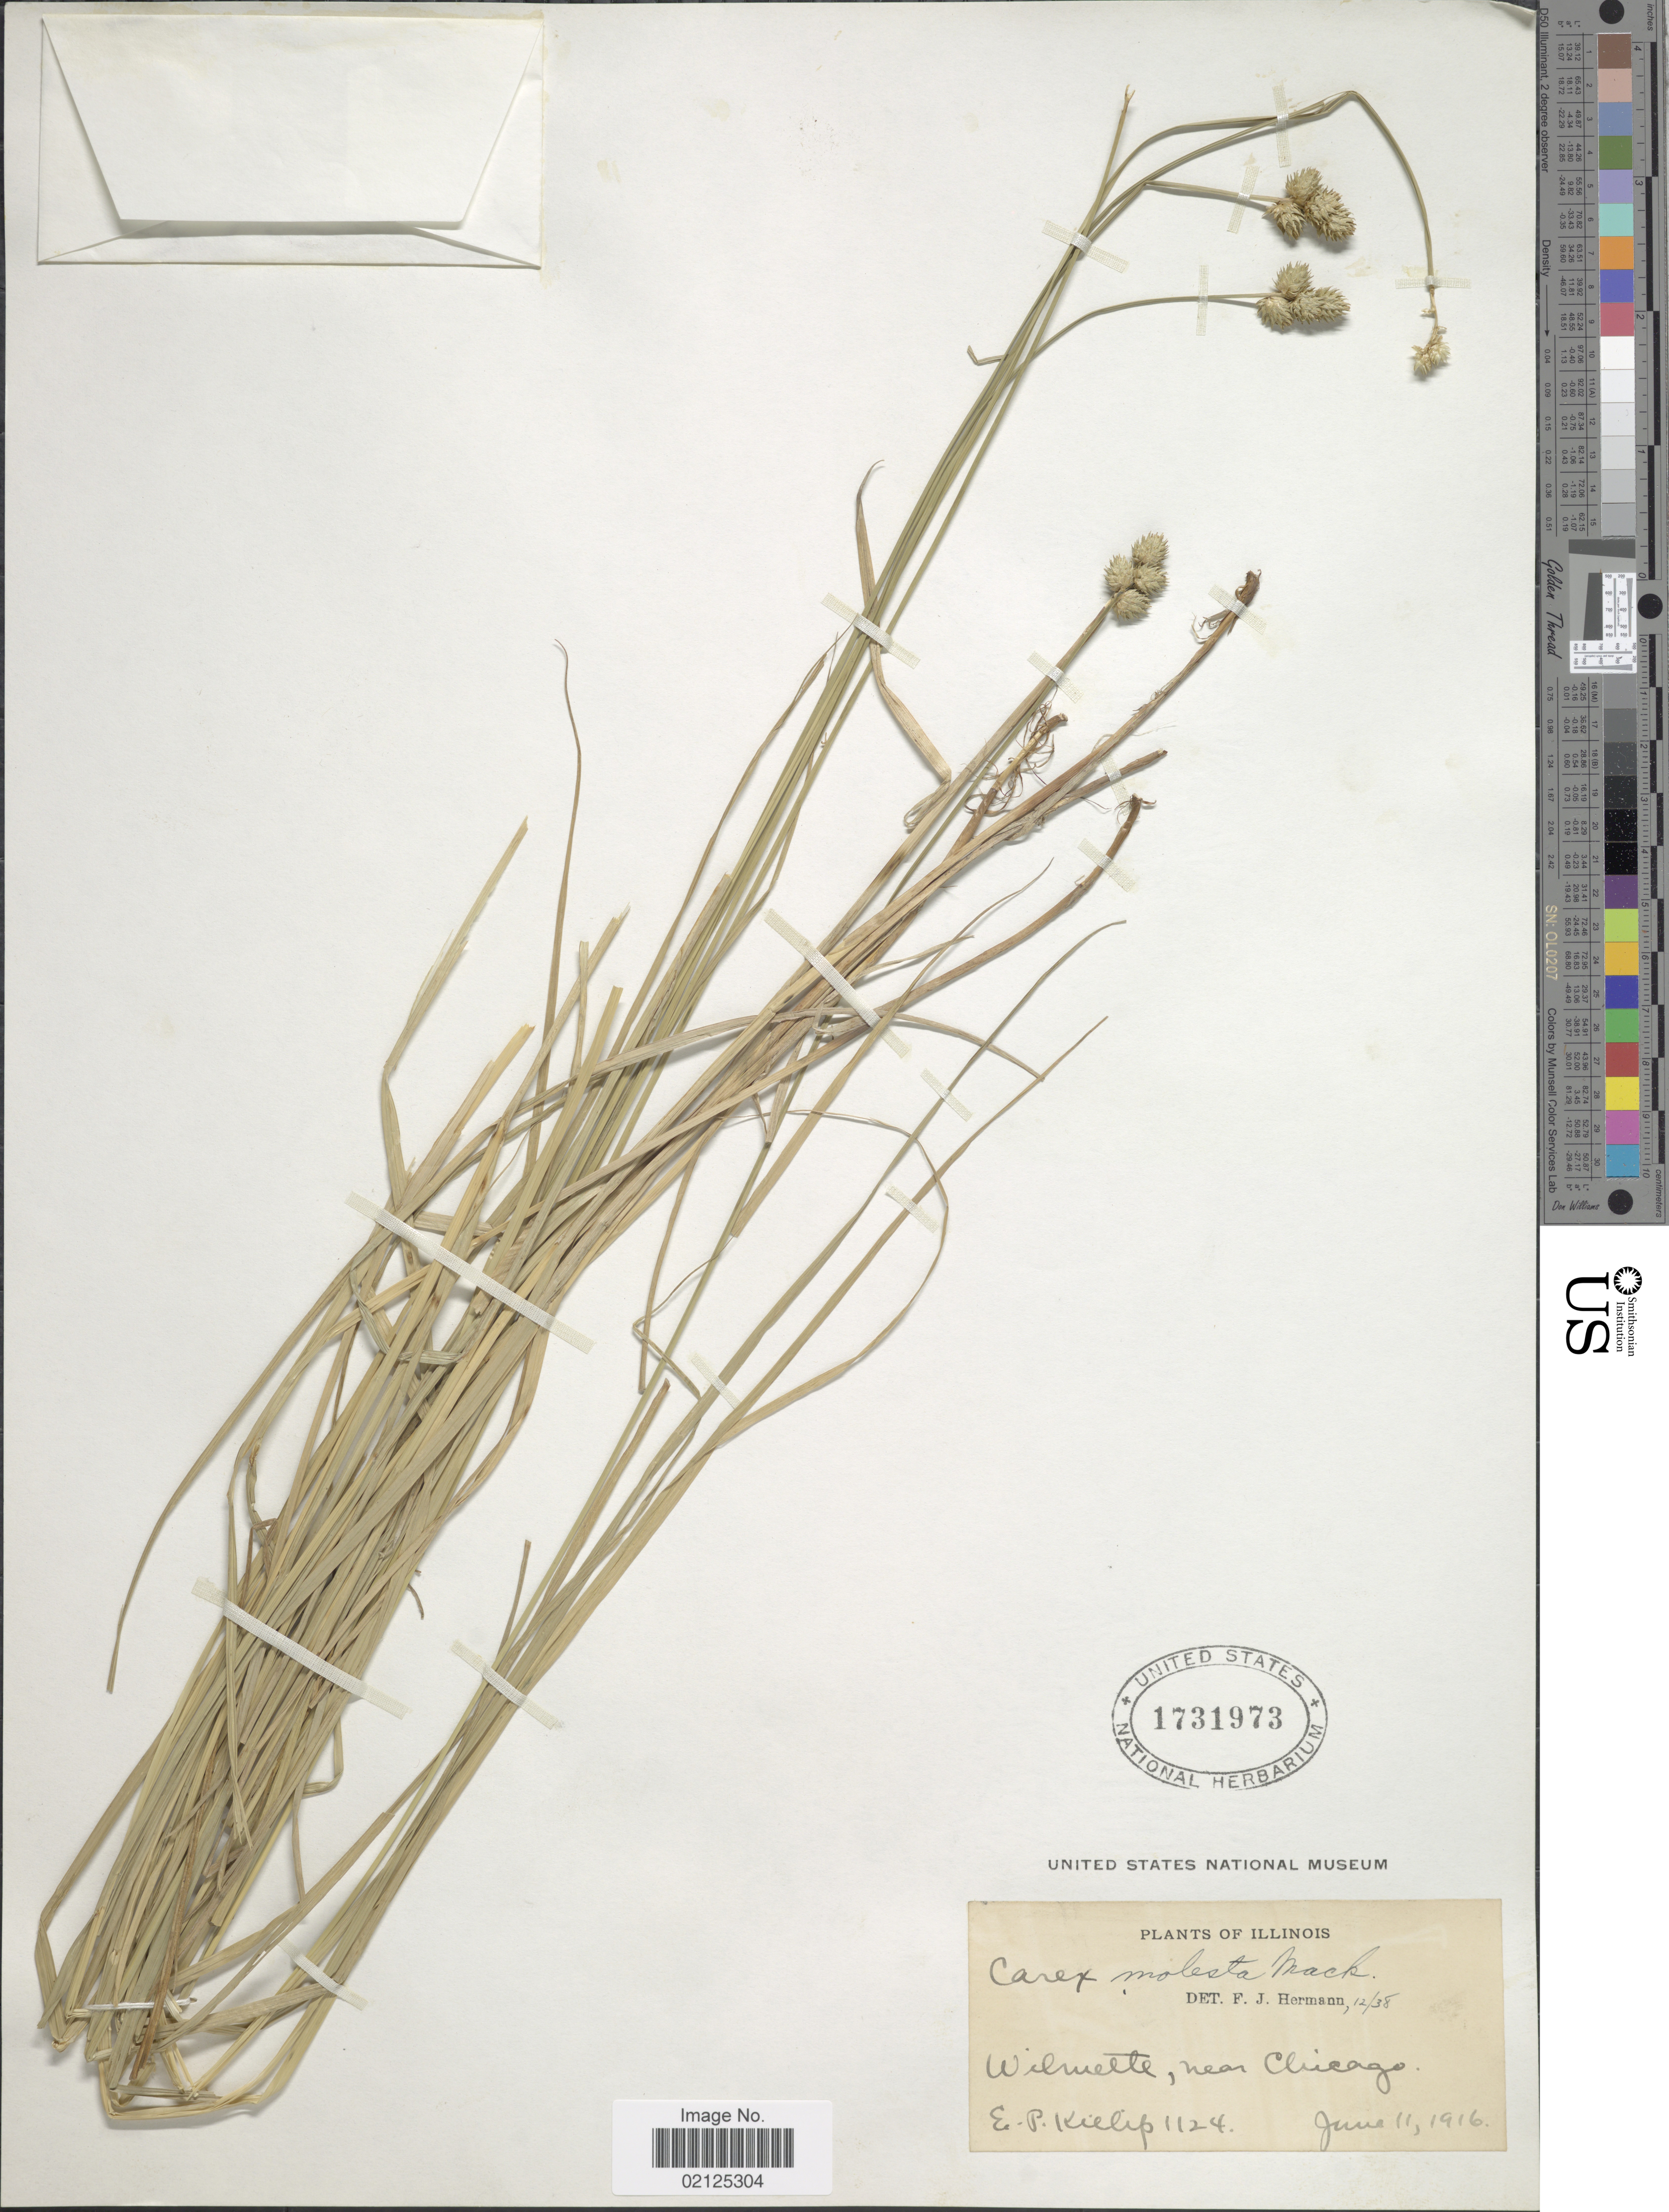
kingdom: Plantae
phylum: Tracheophyta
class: Liliopsida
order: Poales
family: Cyperaceae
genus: Carex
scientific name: Carex molesta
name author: Mack.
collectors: E. P. Killip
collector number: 1124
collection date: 1916-06-11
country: United States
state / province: Illinois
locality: Wilmette, near Chicago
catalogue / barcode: US 1731973